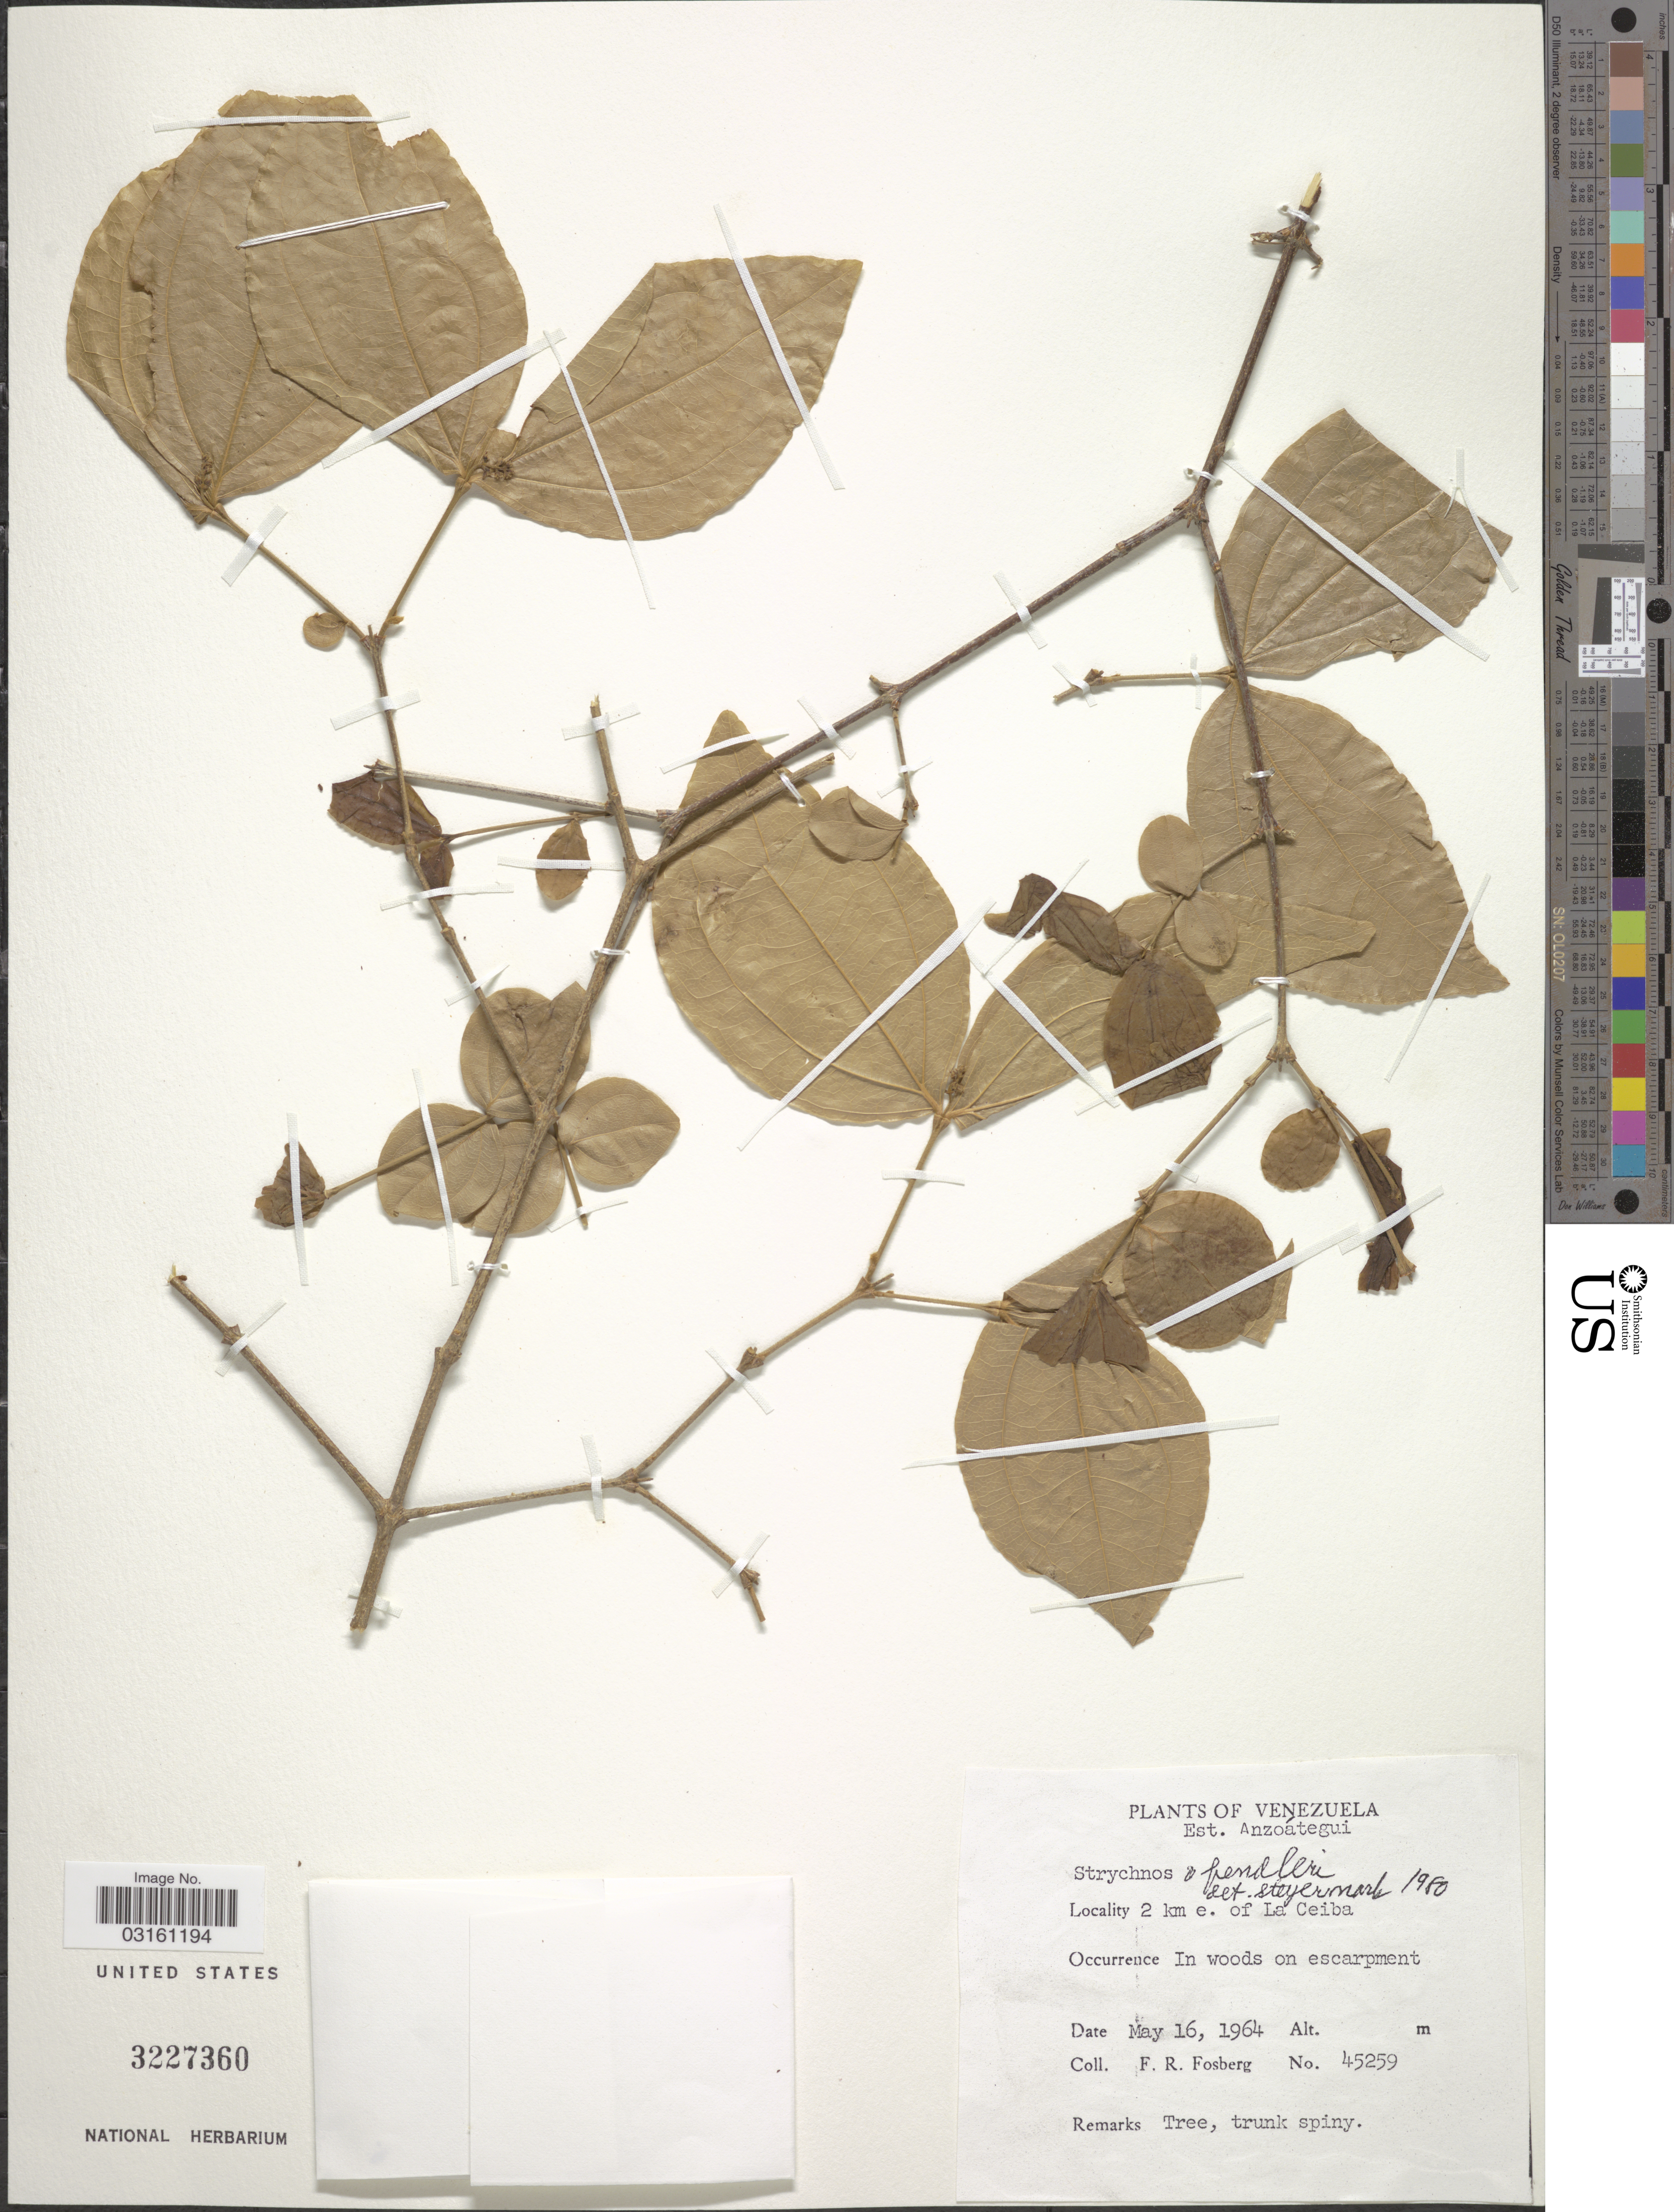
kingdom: Plantae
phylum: Tracheophyta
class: Magnoliopsida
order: Gentianales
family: Loganiaceae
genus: Strychnos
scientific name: Strychnos fendleri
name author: Sprague & Sandwith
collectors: F. R. Fosberg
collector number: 45259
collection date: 1964-05-16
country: Venezuela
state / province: Anzoategui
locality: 2 km e. of La Ceiba.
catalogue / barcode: US 3227360